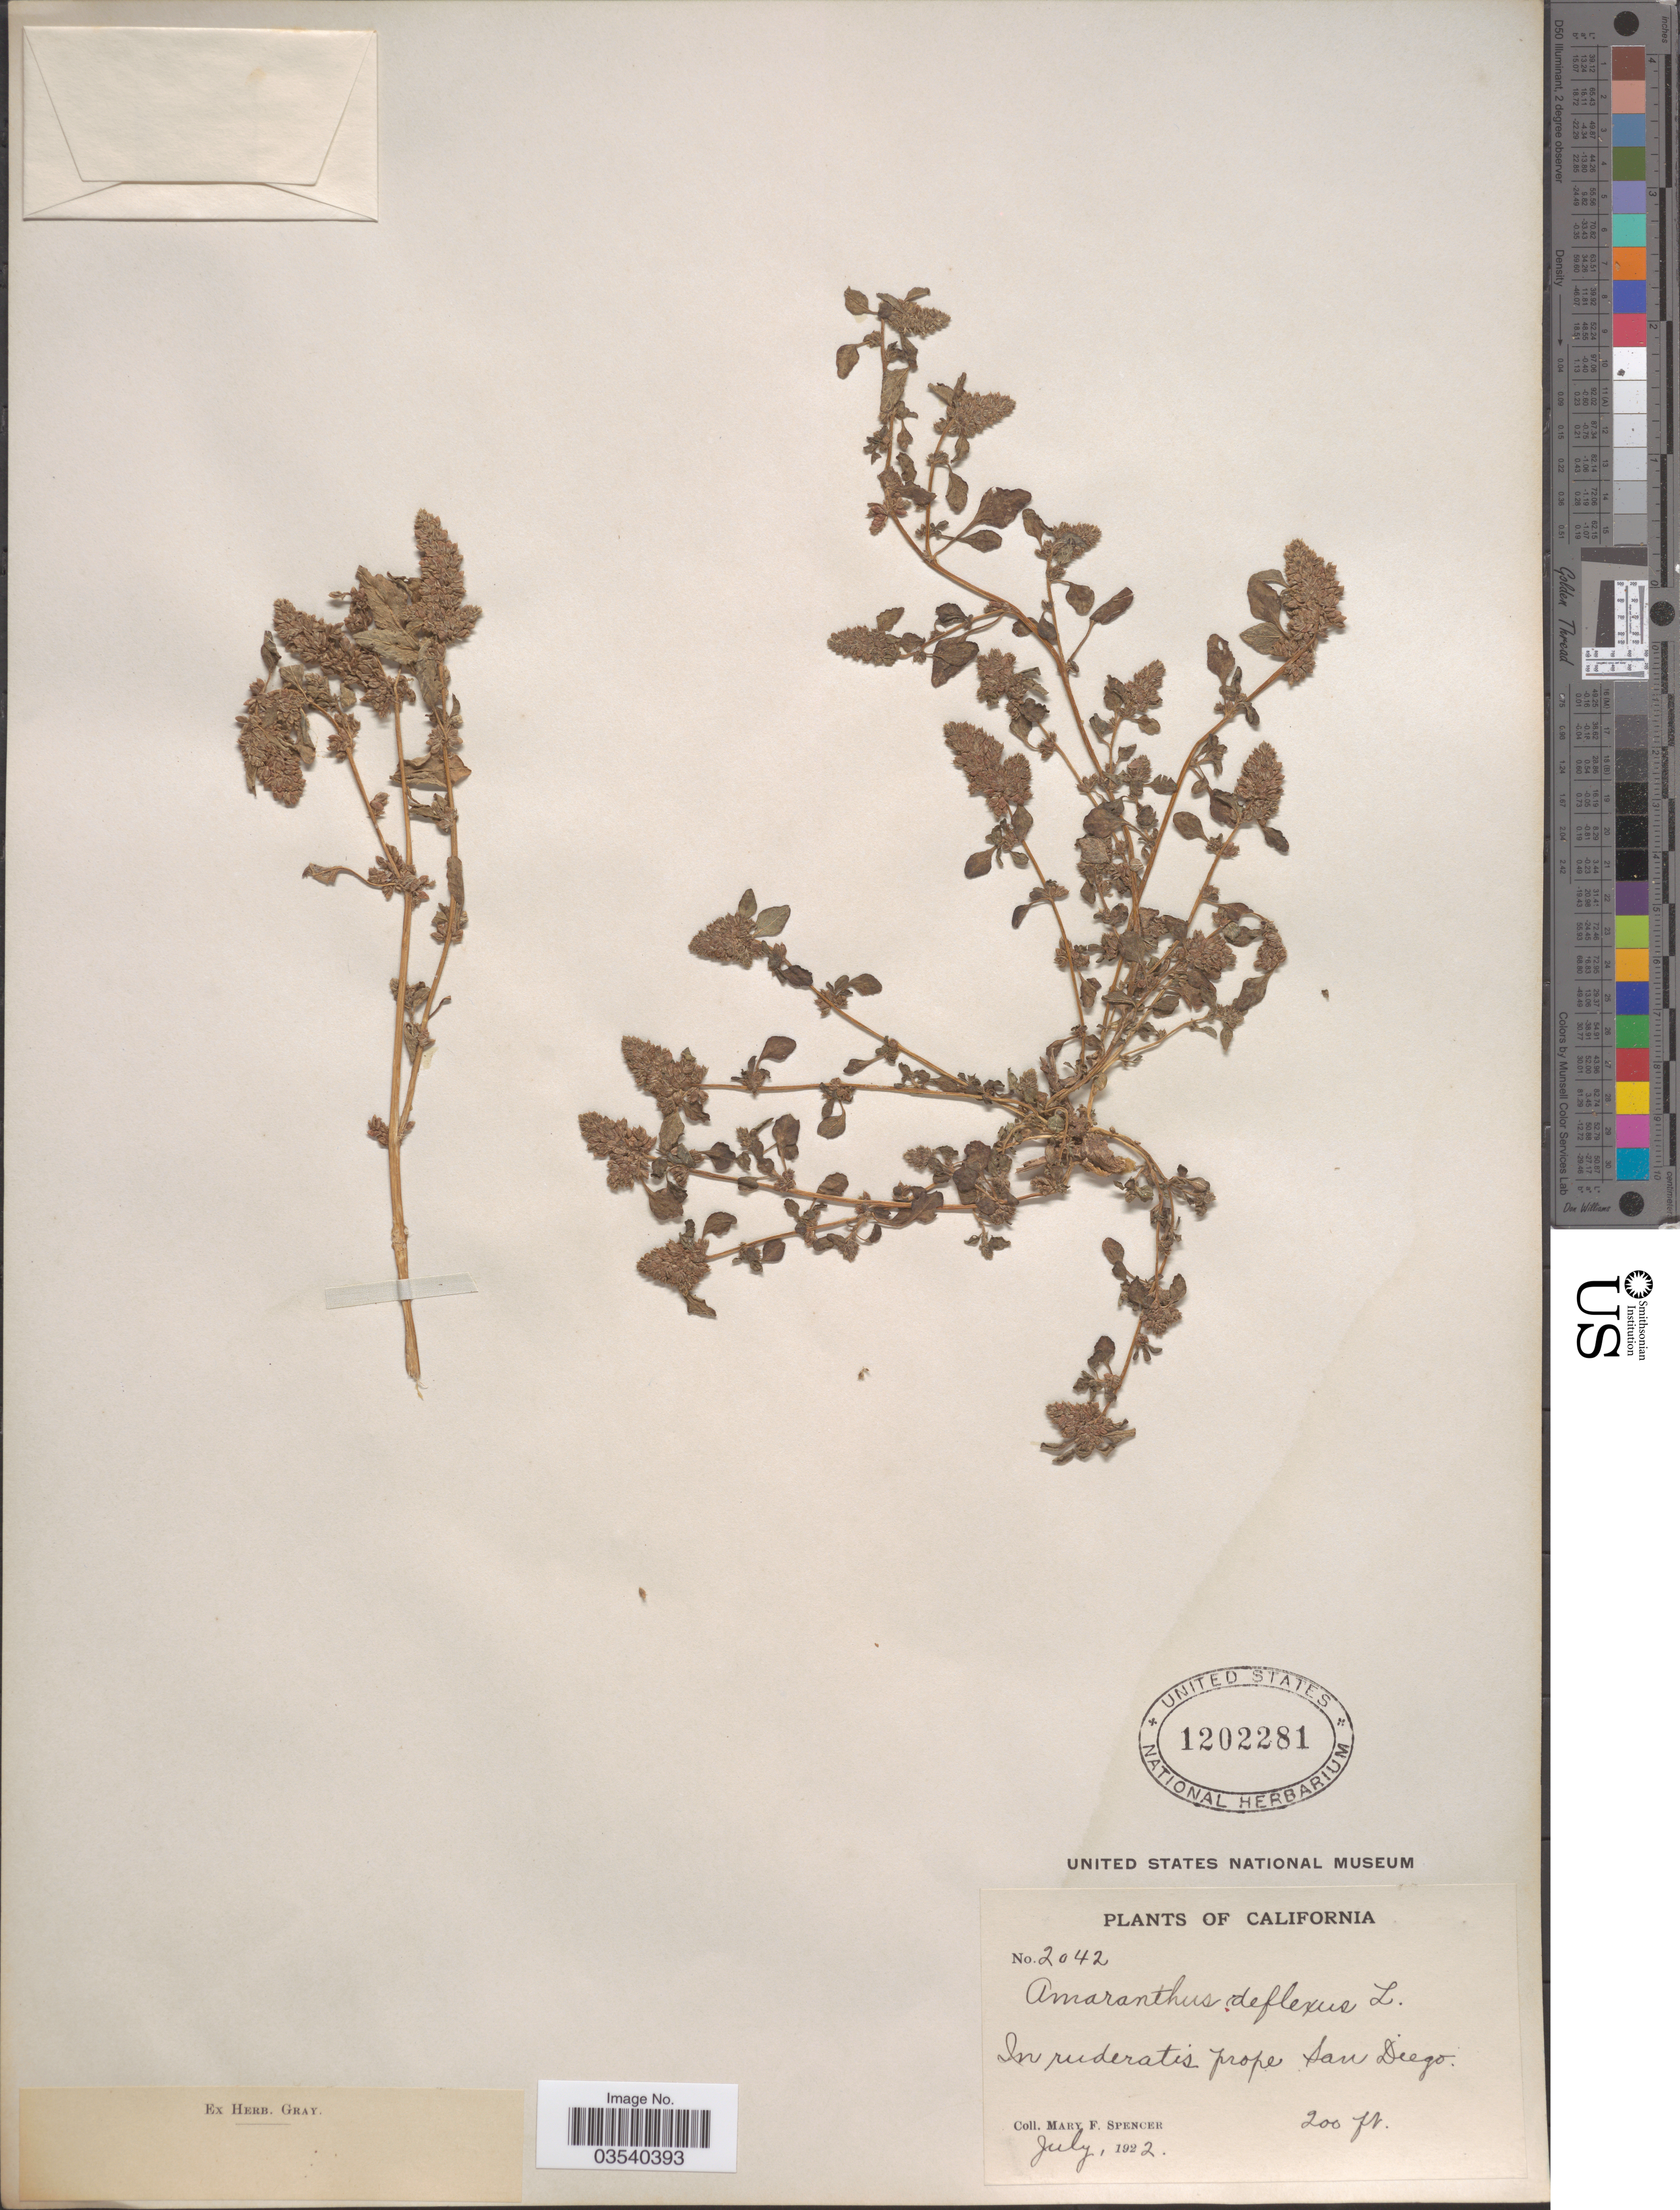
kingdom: Plantae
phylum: Tracheophyta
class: Magnoliopsida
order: Caryophyllales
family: Amaranthaceae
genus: Amaranthus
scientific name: Amaranthus deflexus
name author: L.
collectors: M. Spencer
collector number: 2042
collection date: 1922-07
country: United States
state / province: California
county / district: San Diego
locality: In ruderatis prope San Diego.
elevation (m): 61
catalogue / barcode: US 1202281